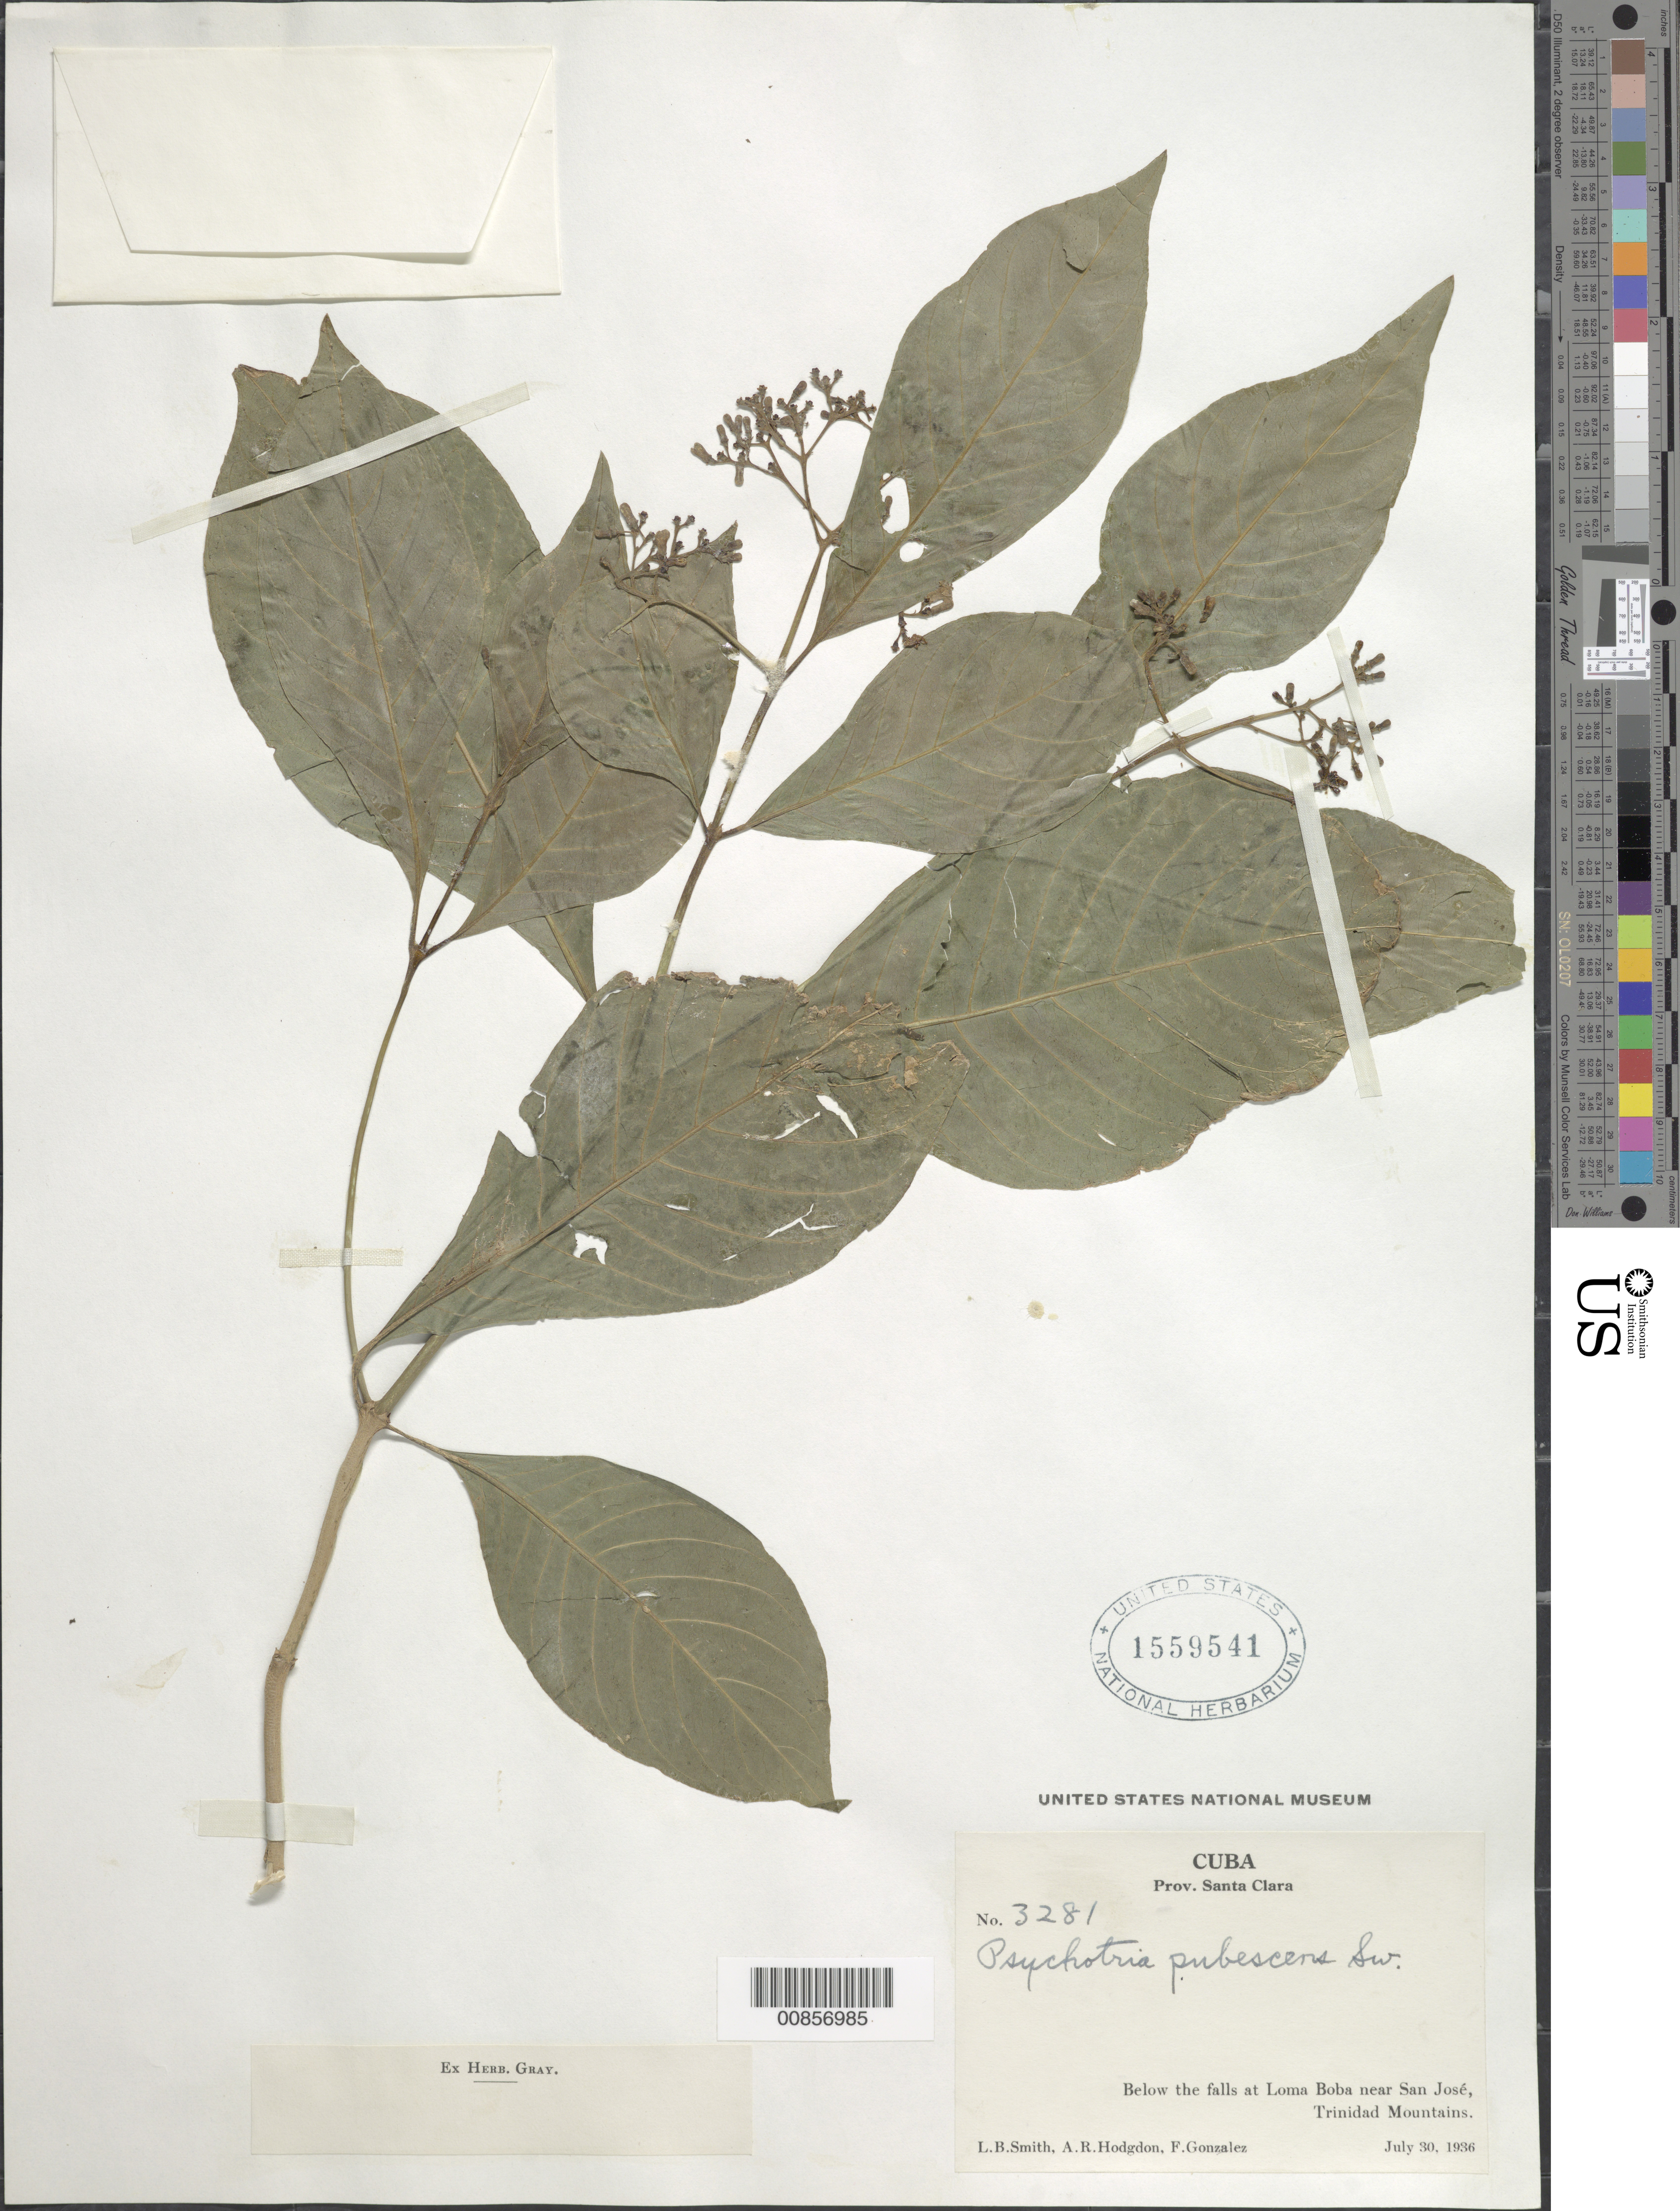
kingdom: Plantae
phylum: Tracheophyta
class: Magnoliopsida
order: Gentianales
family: Rubiaceae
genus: Psychotria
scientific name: Psychotria pubescens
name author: Sw.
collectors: L. Smith, A. R. Hodgdon & F. Gonzalez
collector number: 3281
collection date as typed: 30 Jul 1936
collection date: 1936-07-30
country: Cuba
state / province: Las Villas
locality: Below the falls at Loma Boba, near San José, Trinidad Mountains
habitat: Montaqne, below falls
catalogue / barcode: US 1559541